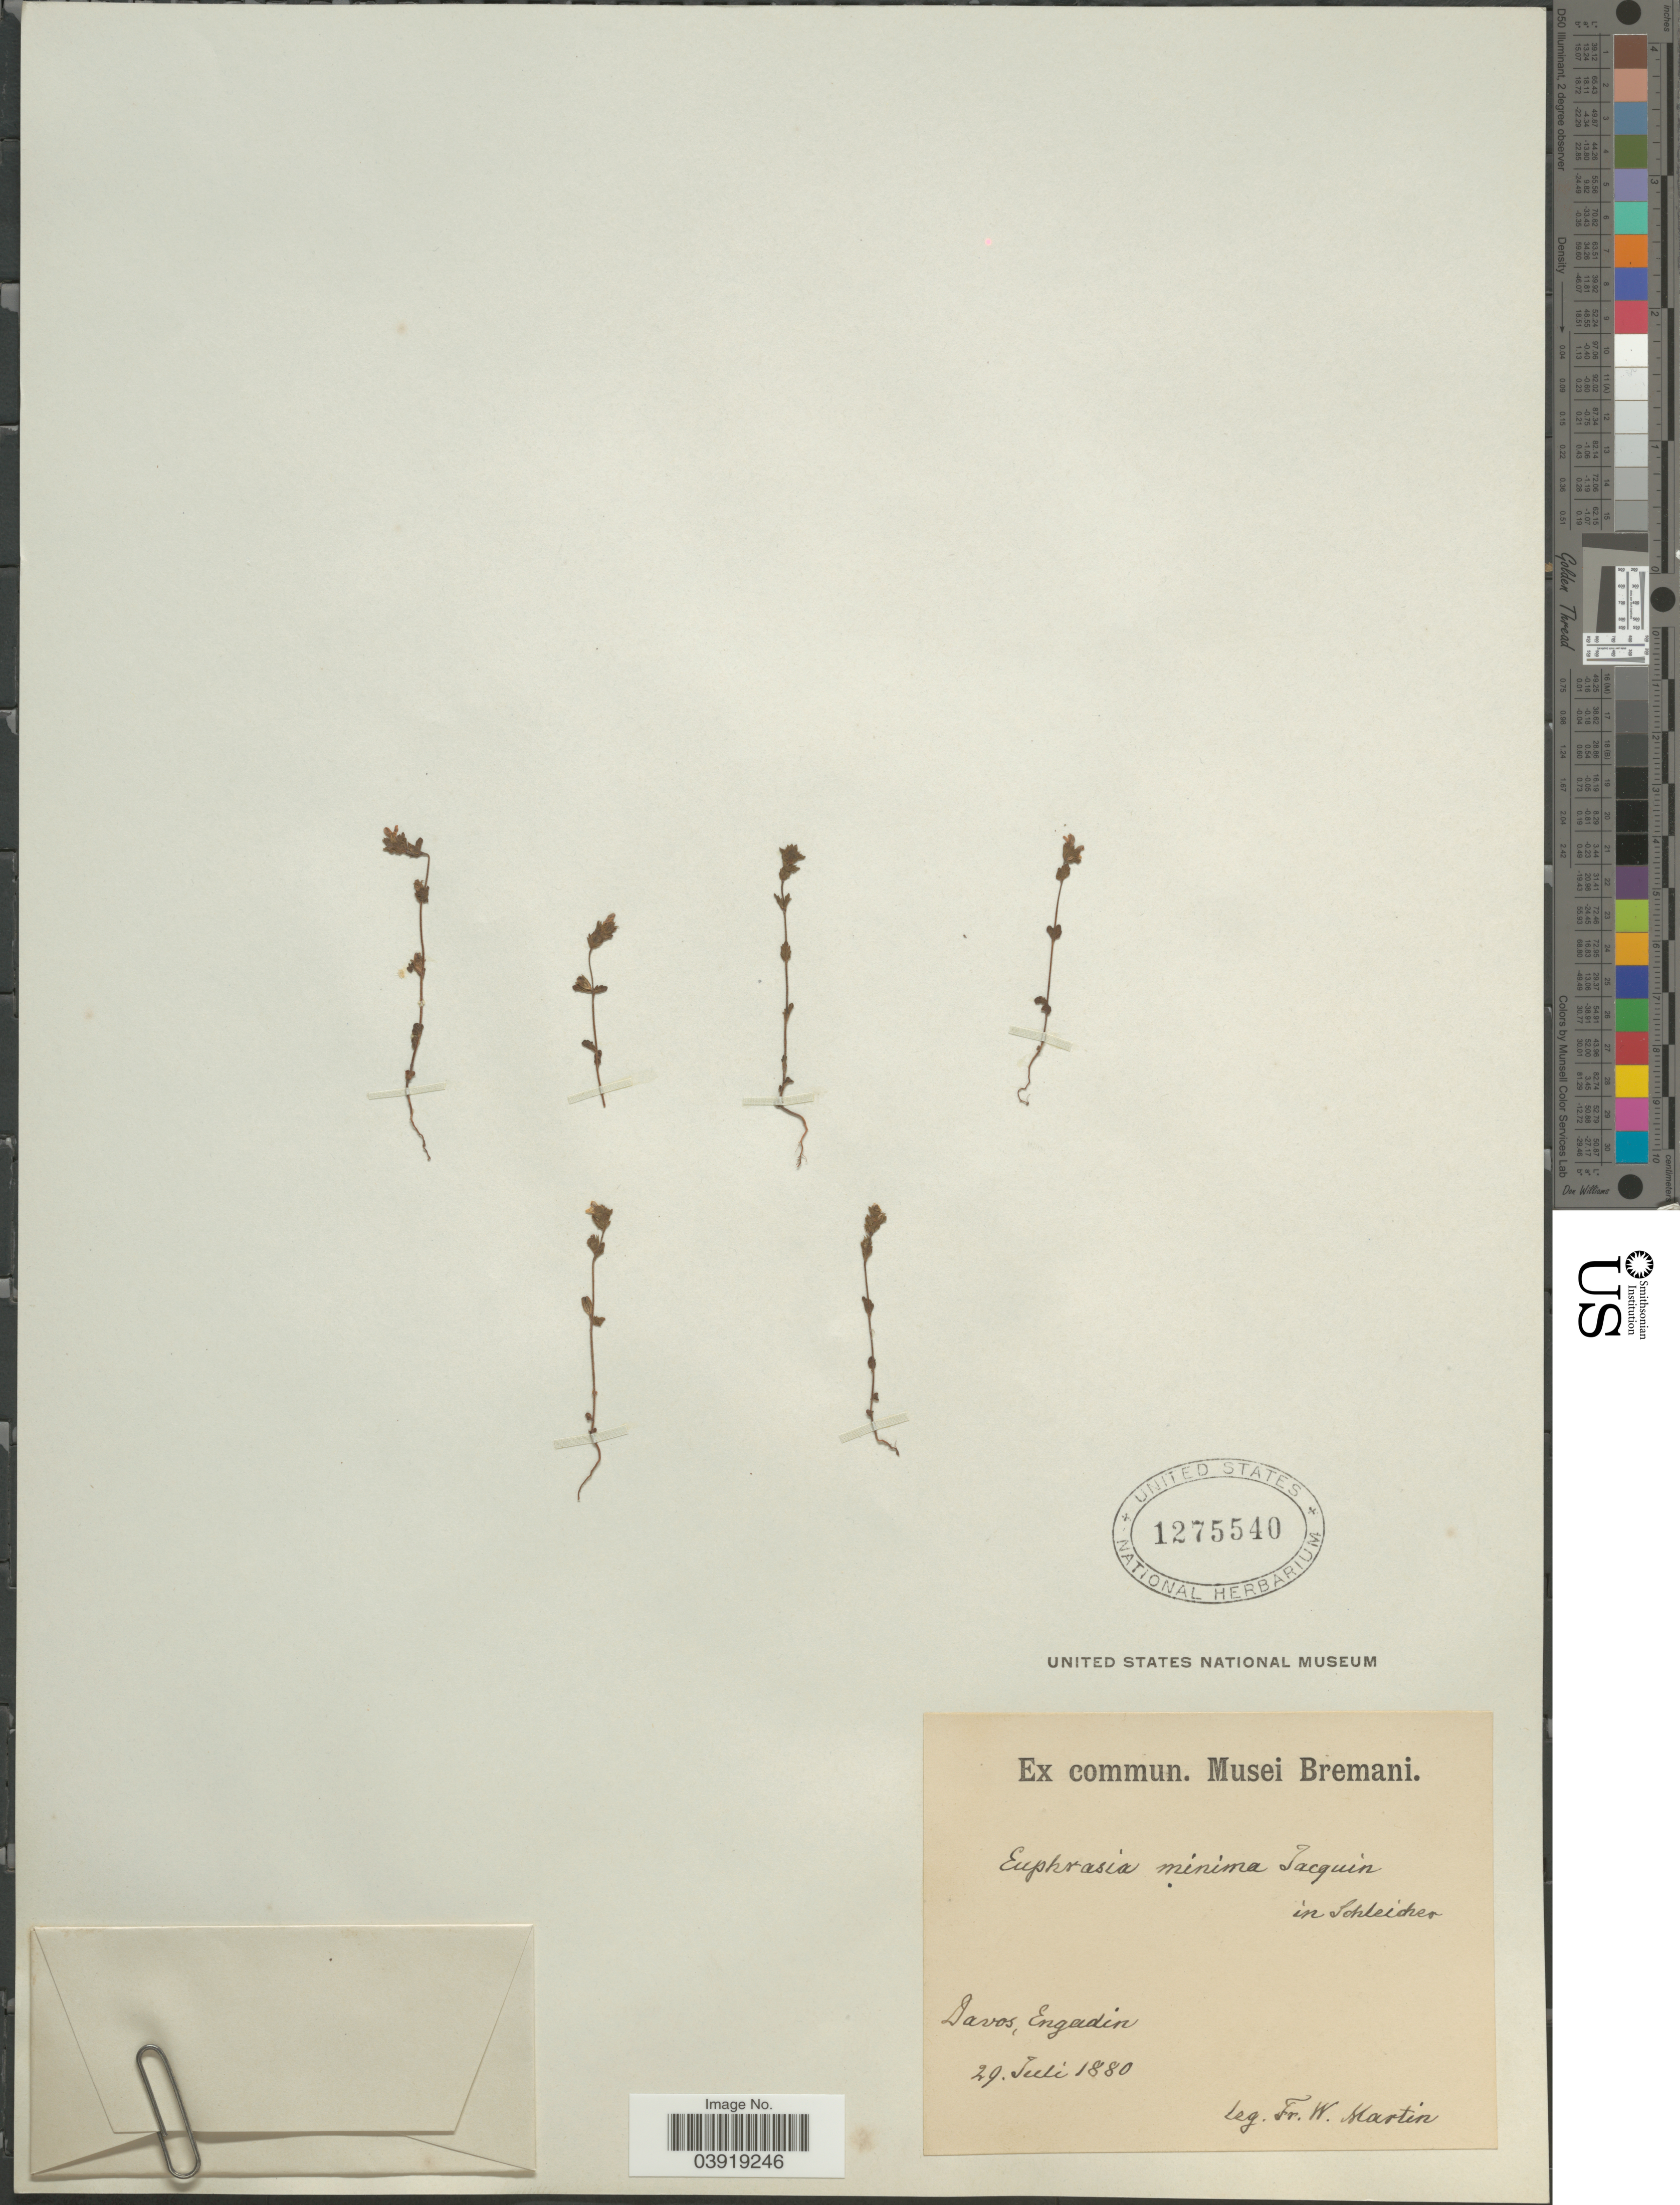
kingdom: Plantae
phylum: Tracheophyta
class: Magnoliopsida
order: Lamiales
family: Orobanchaceae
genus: Euphrasia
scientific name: Euphrasia minima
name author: Schloss.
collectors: W. Martin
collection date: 1880-07-29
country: Switzerland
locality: Davos, Engadin.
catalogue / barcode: US 1275540